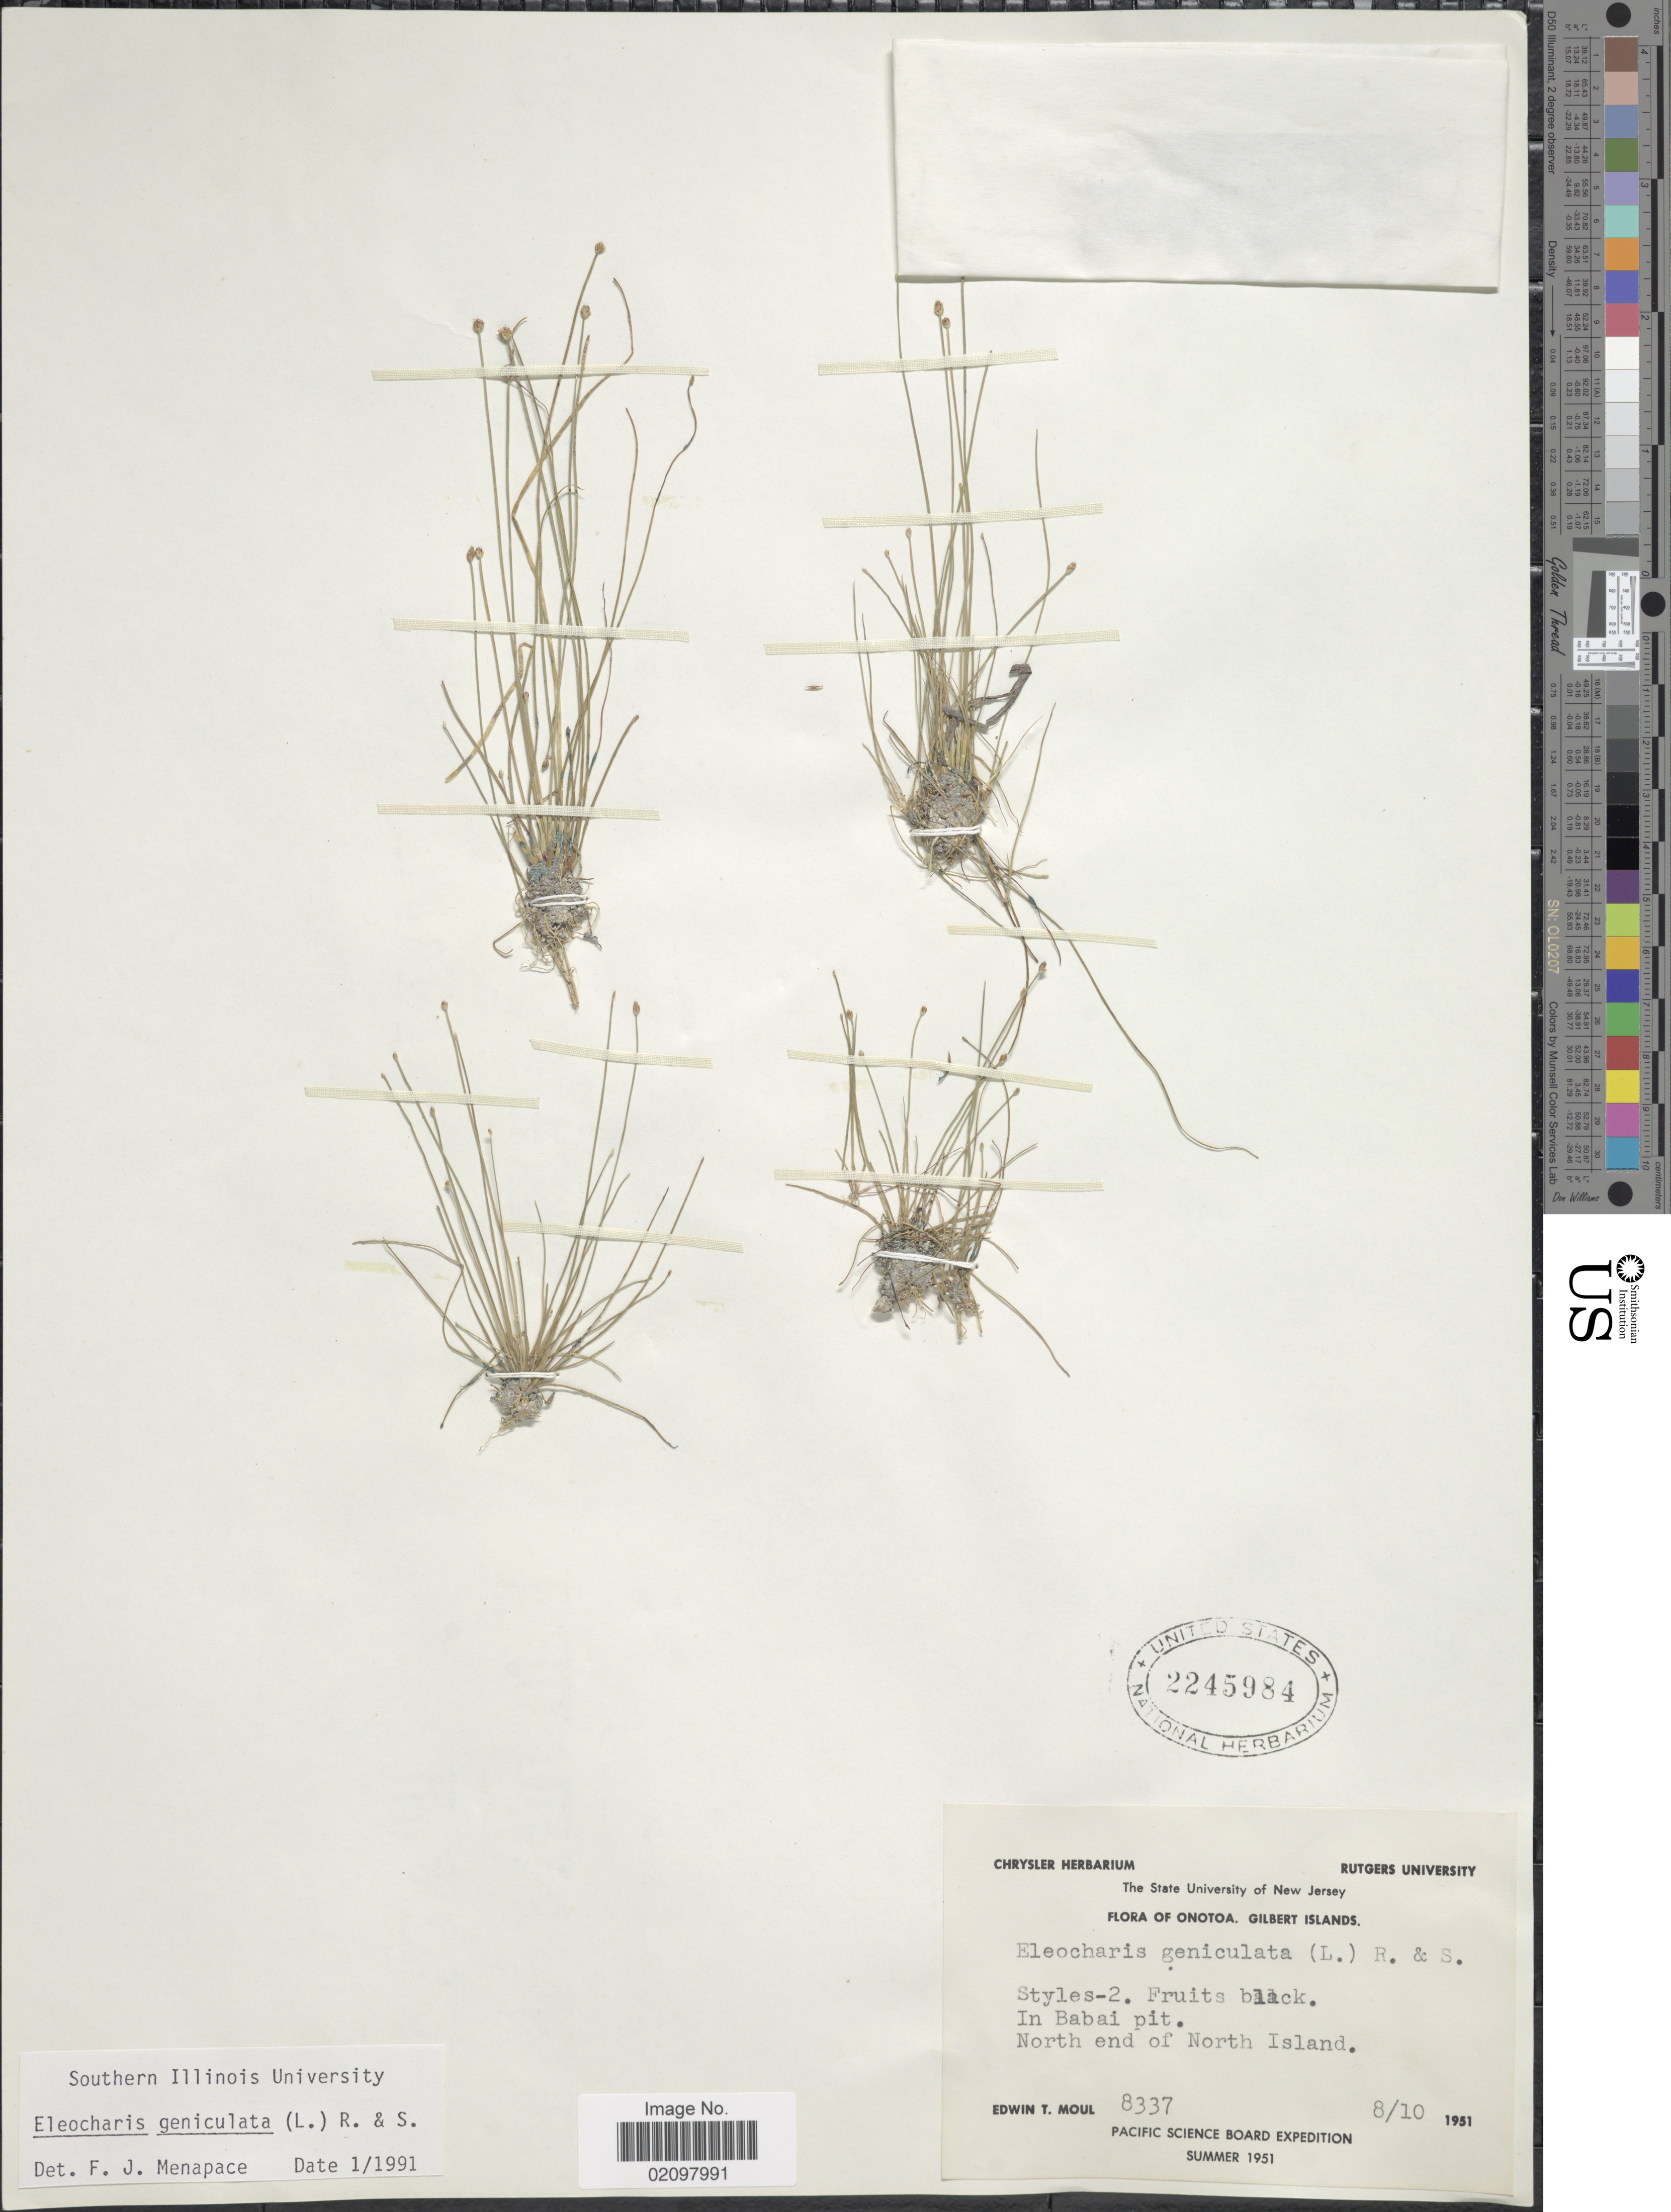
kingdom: Plantae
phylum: Tracheophyta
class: Liliopsida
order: Poales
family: Cyperaceae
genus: Eleocharis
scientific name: Eleocharis geniculata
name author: (L.) Roem. & Schult.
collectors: E. T. Moul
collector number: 8337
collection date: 1951-10-08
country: Kiribati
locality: Onotoa. Gilbert Islands, In Babai pit, North end of North Island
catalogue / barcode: US 2245984